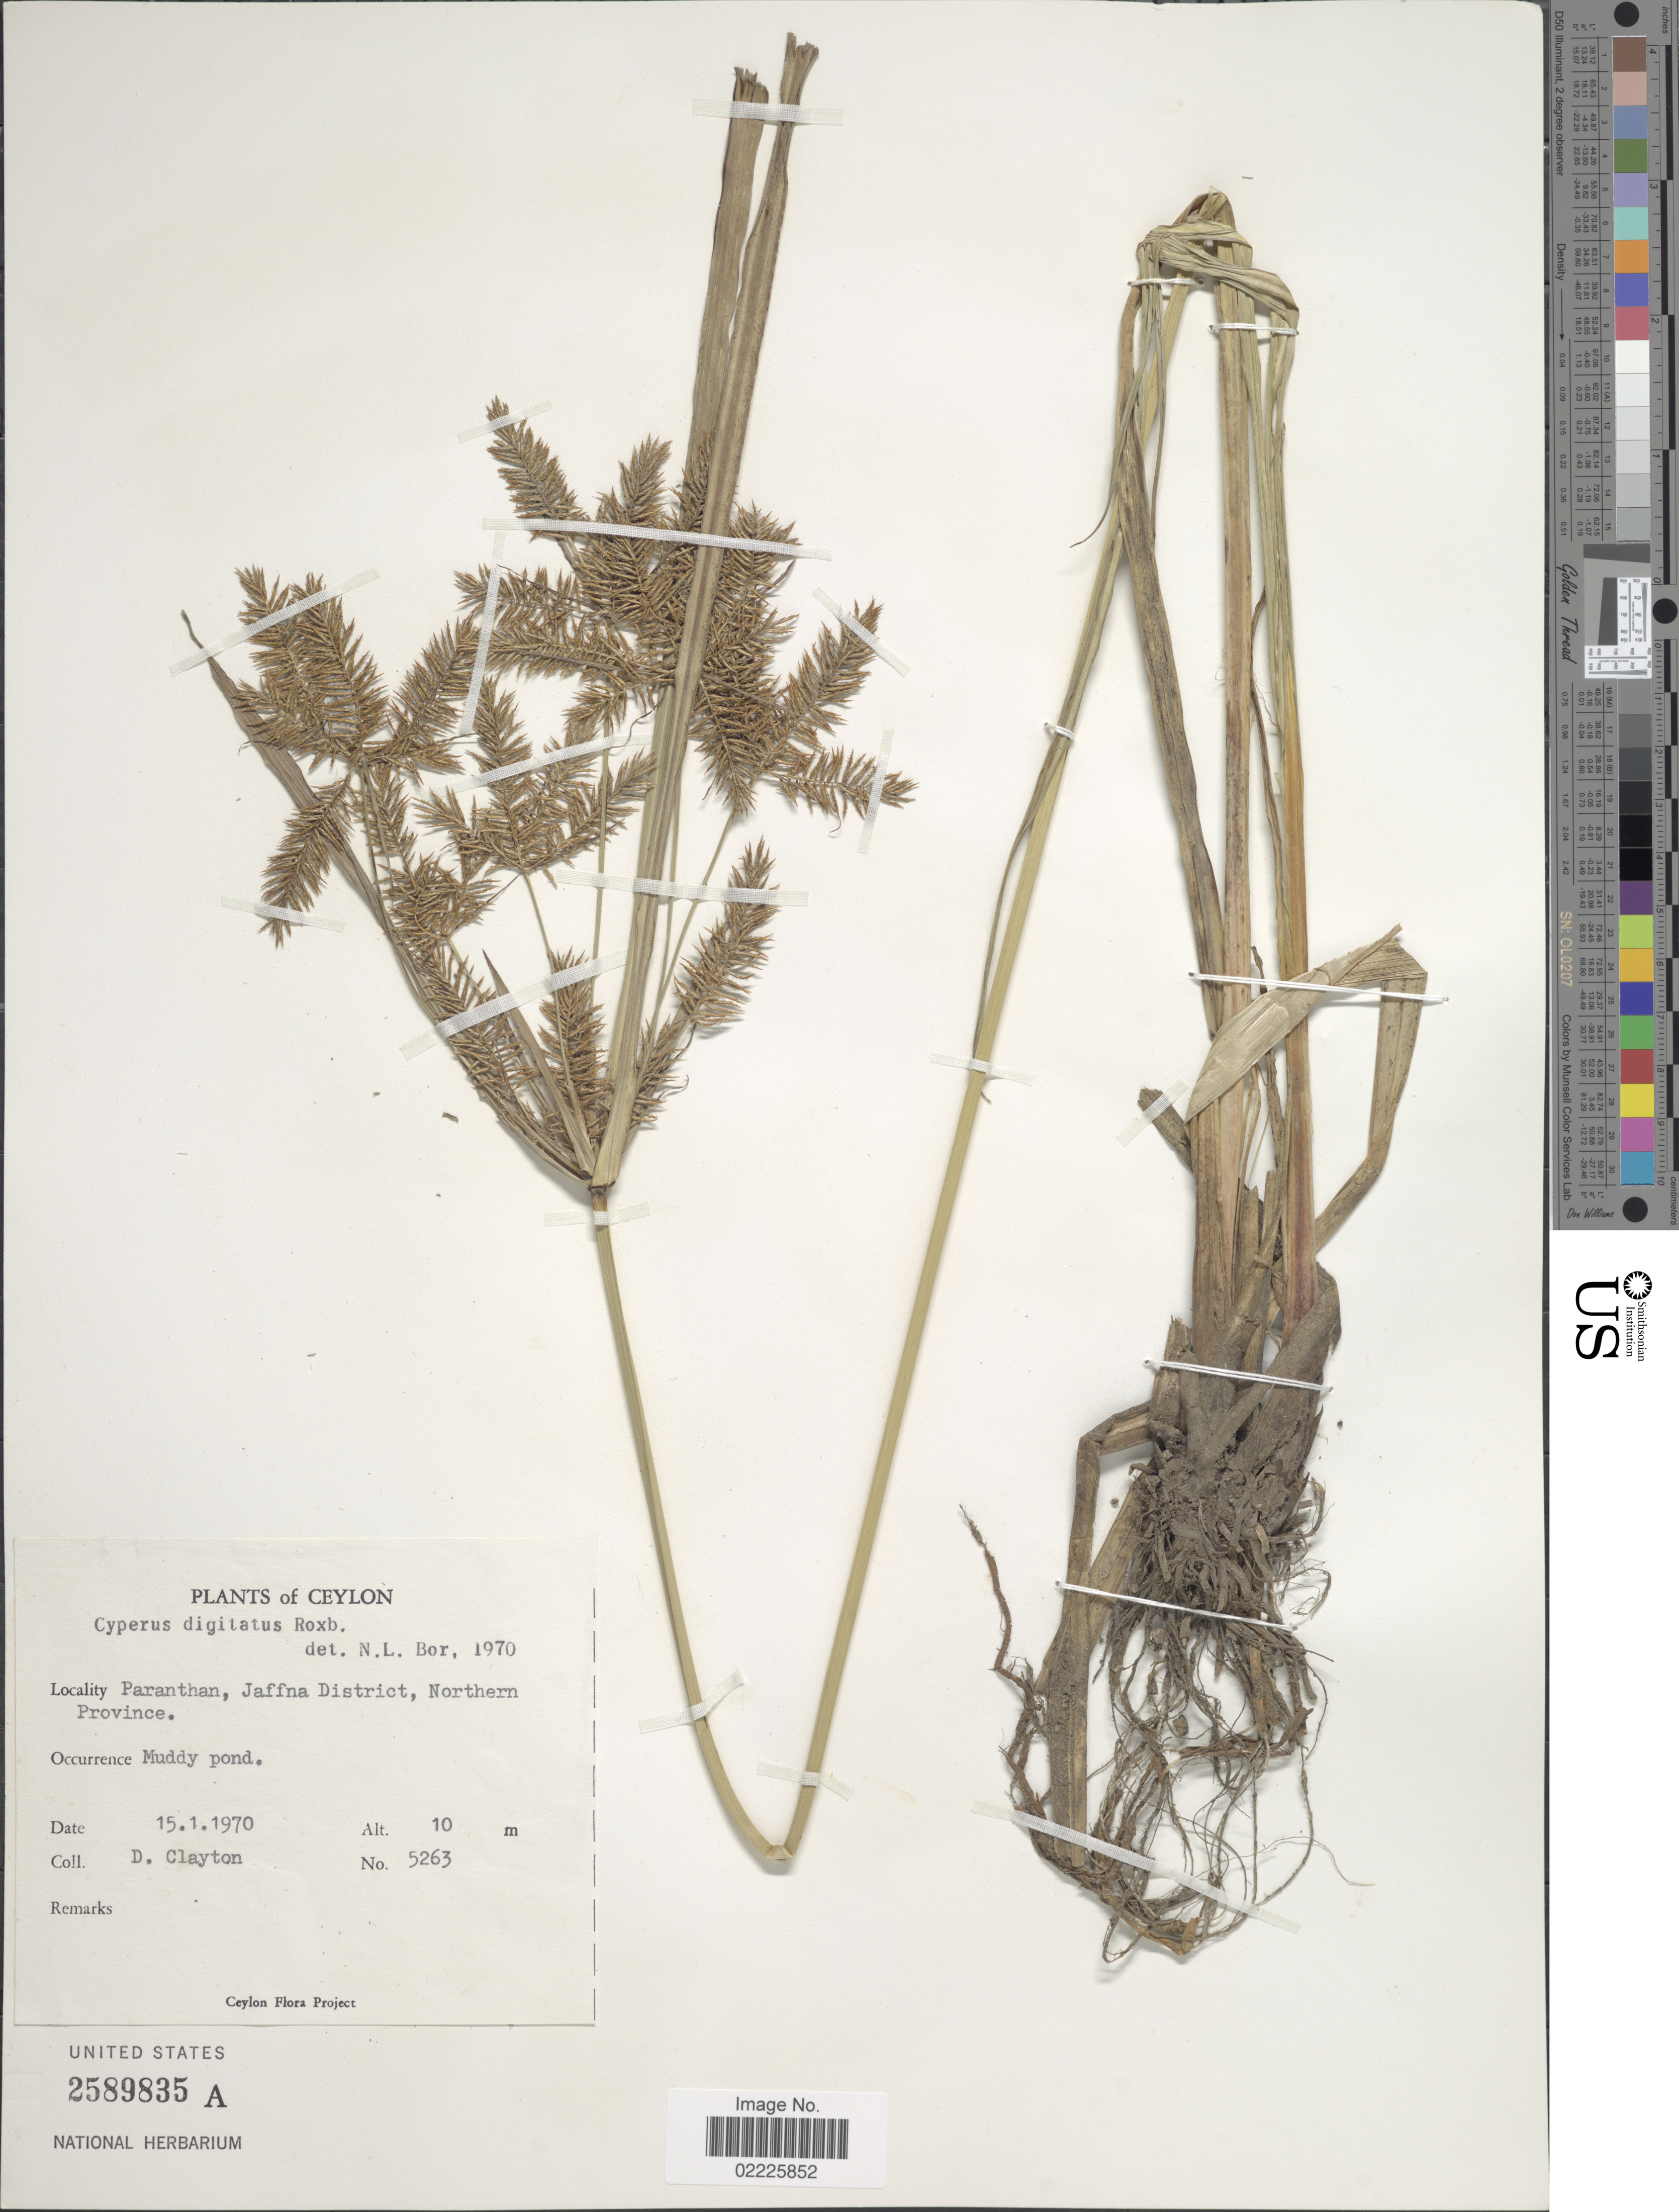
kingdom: Plantae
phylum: Tracheophyta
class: Liliopsida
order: Poales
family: Cyperaceae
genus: Cyperus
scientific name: Cyperus digitatus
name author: Roxb.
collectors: D. Clayton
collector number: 5263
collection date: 1970-01-15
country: Sri Lanka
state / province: Northern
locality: Paranthan, Jaffna District, Ceylon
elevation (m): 10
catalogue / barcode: US 2589835A